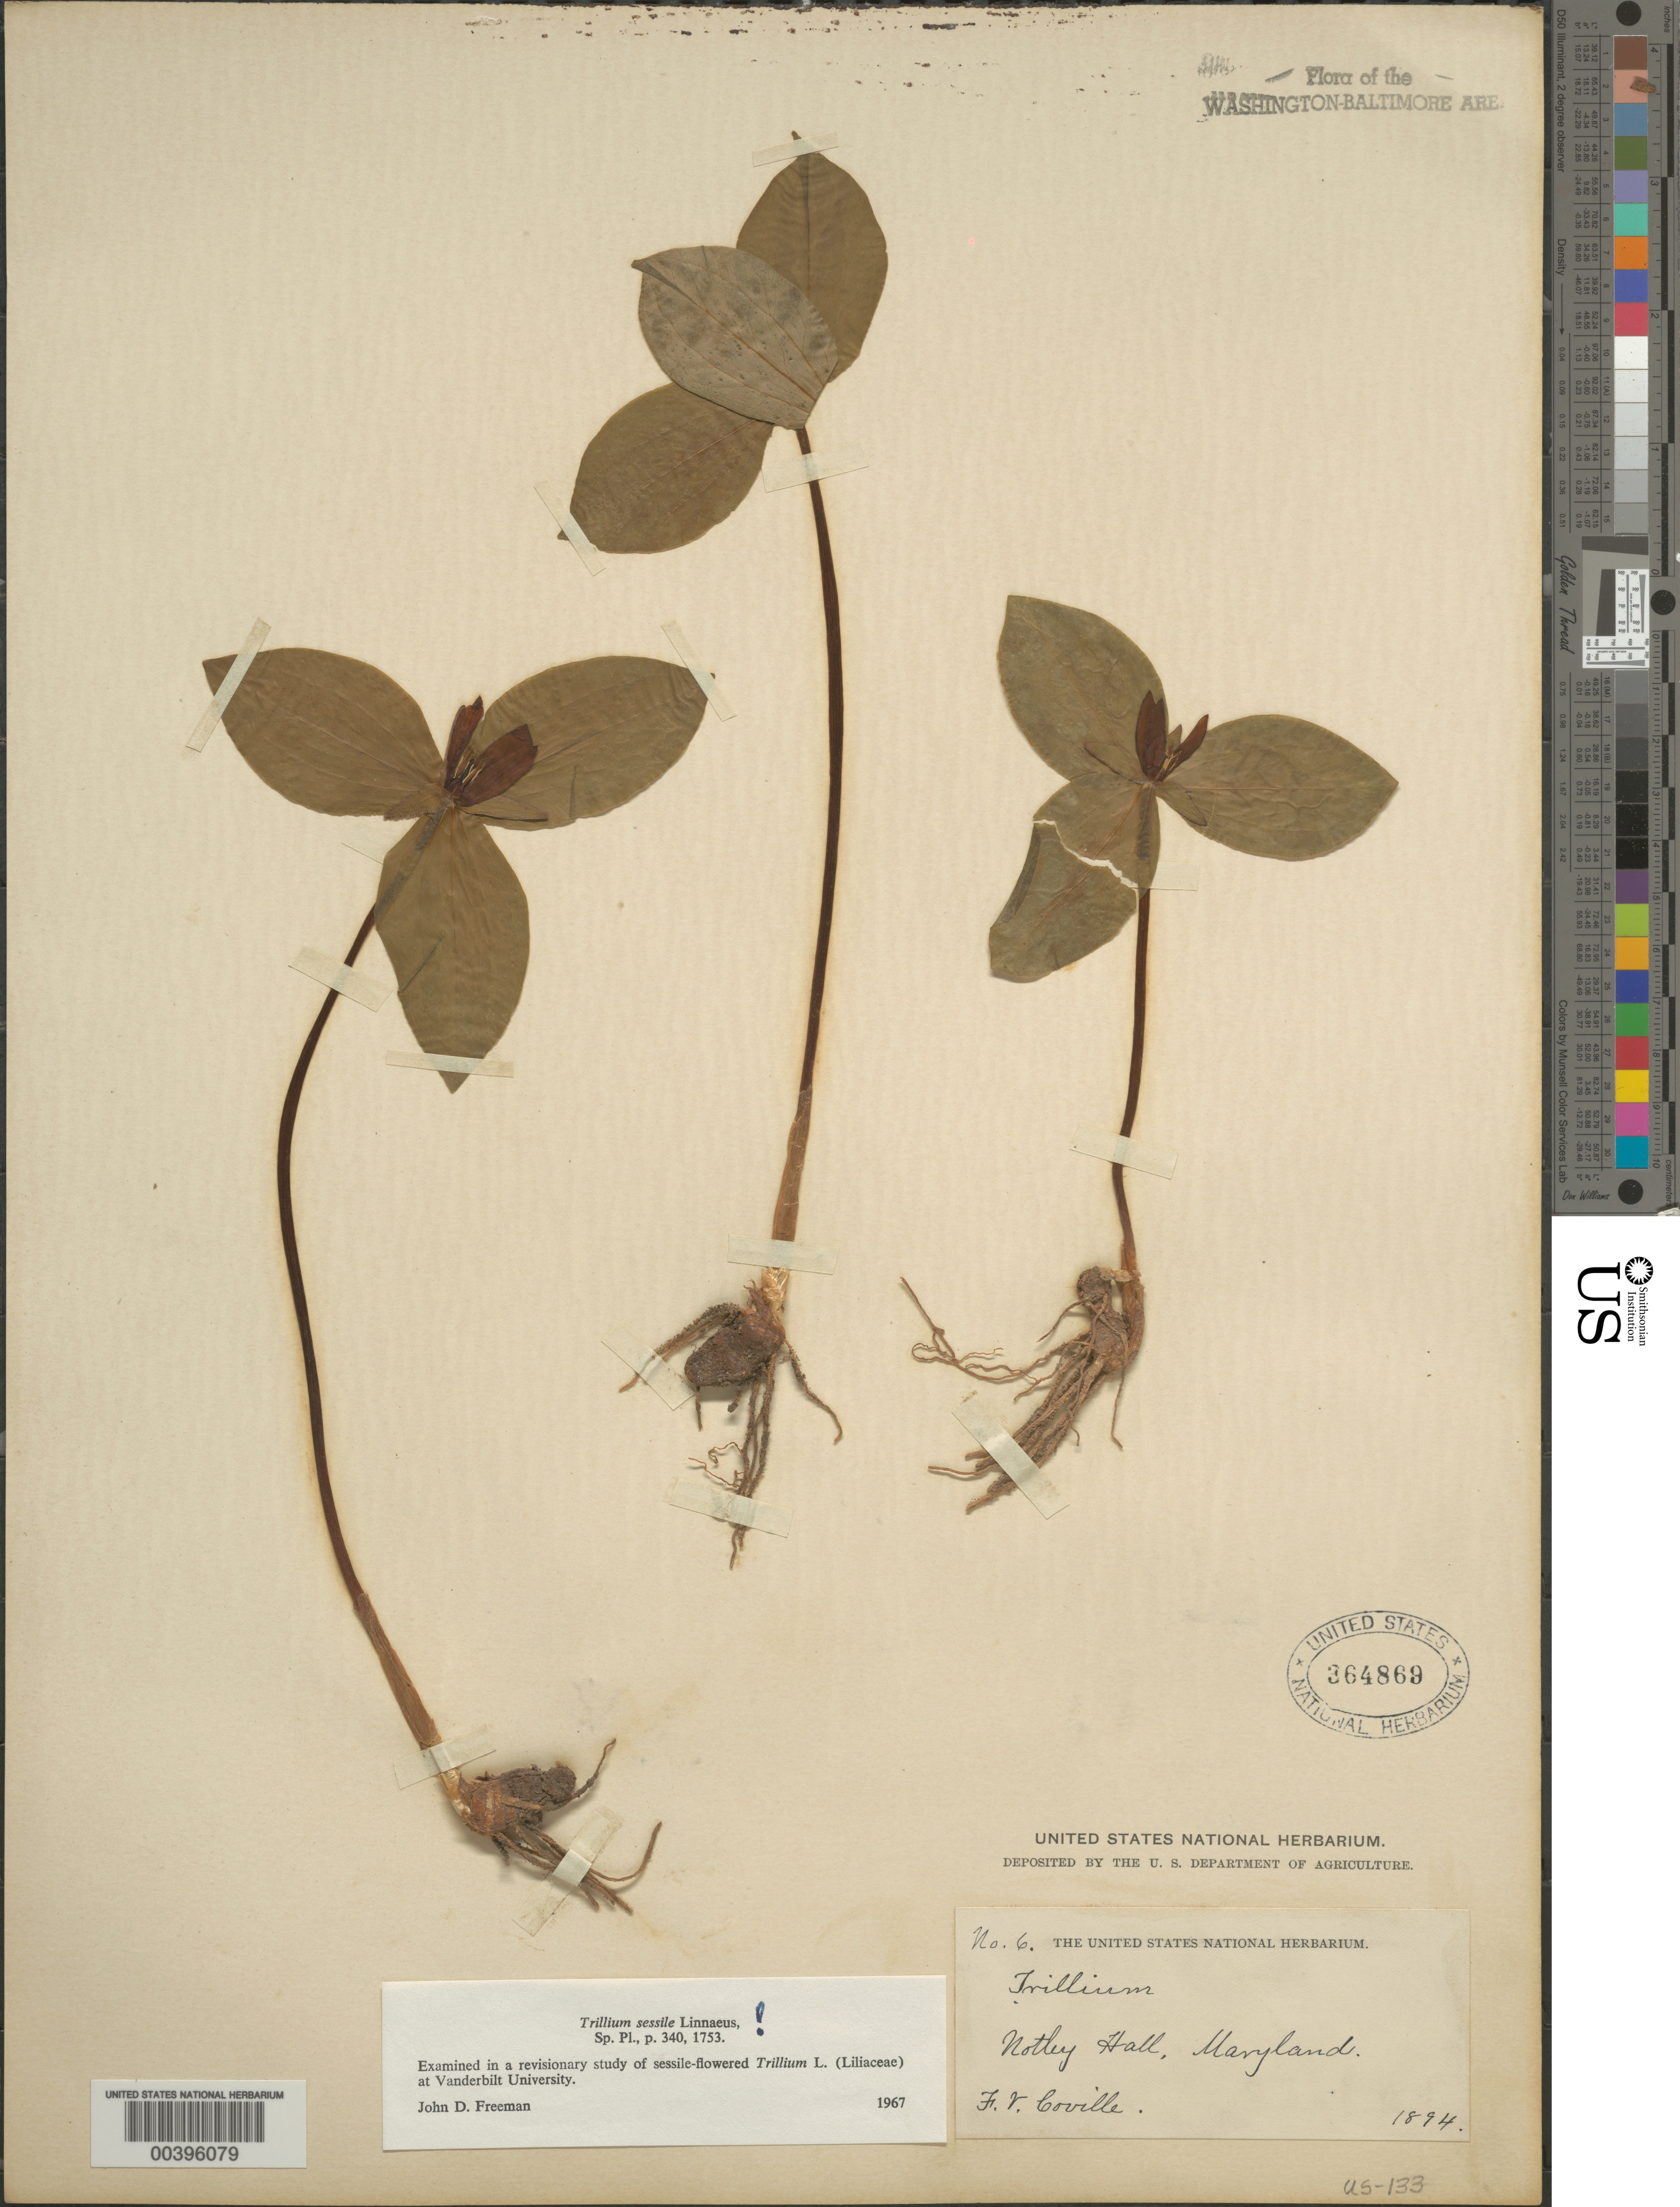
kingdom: Plantae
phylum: Tracheophyta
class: Liliopsida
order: Liliales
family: Melanthiaceae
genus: Trillium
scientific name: Trillium sessile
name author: L.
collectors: F. V. Coville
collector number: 6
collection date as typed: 1894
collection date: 1894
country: United States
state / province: Maryland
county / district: Prince George's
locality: Notley Hall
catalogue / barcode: US 364869